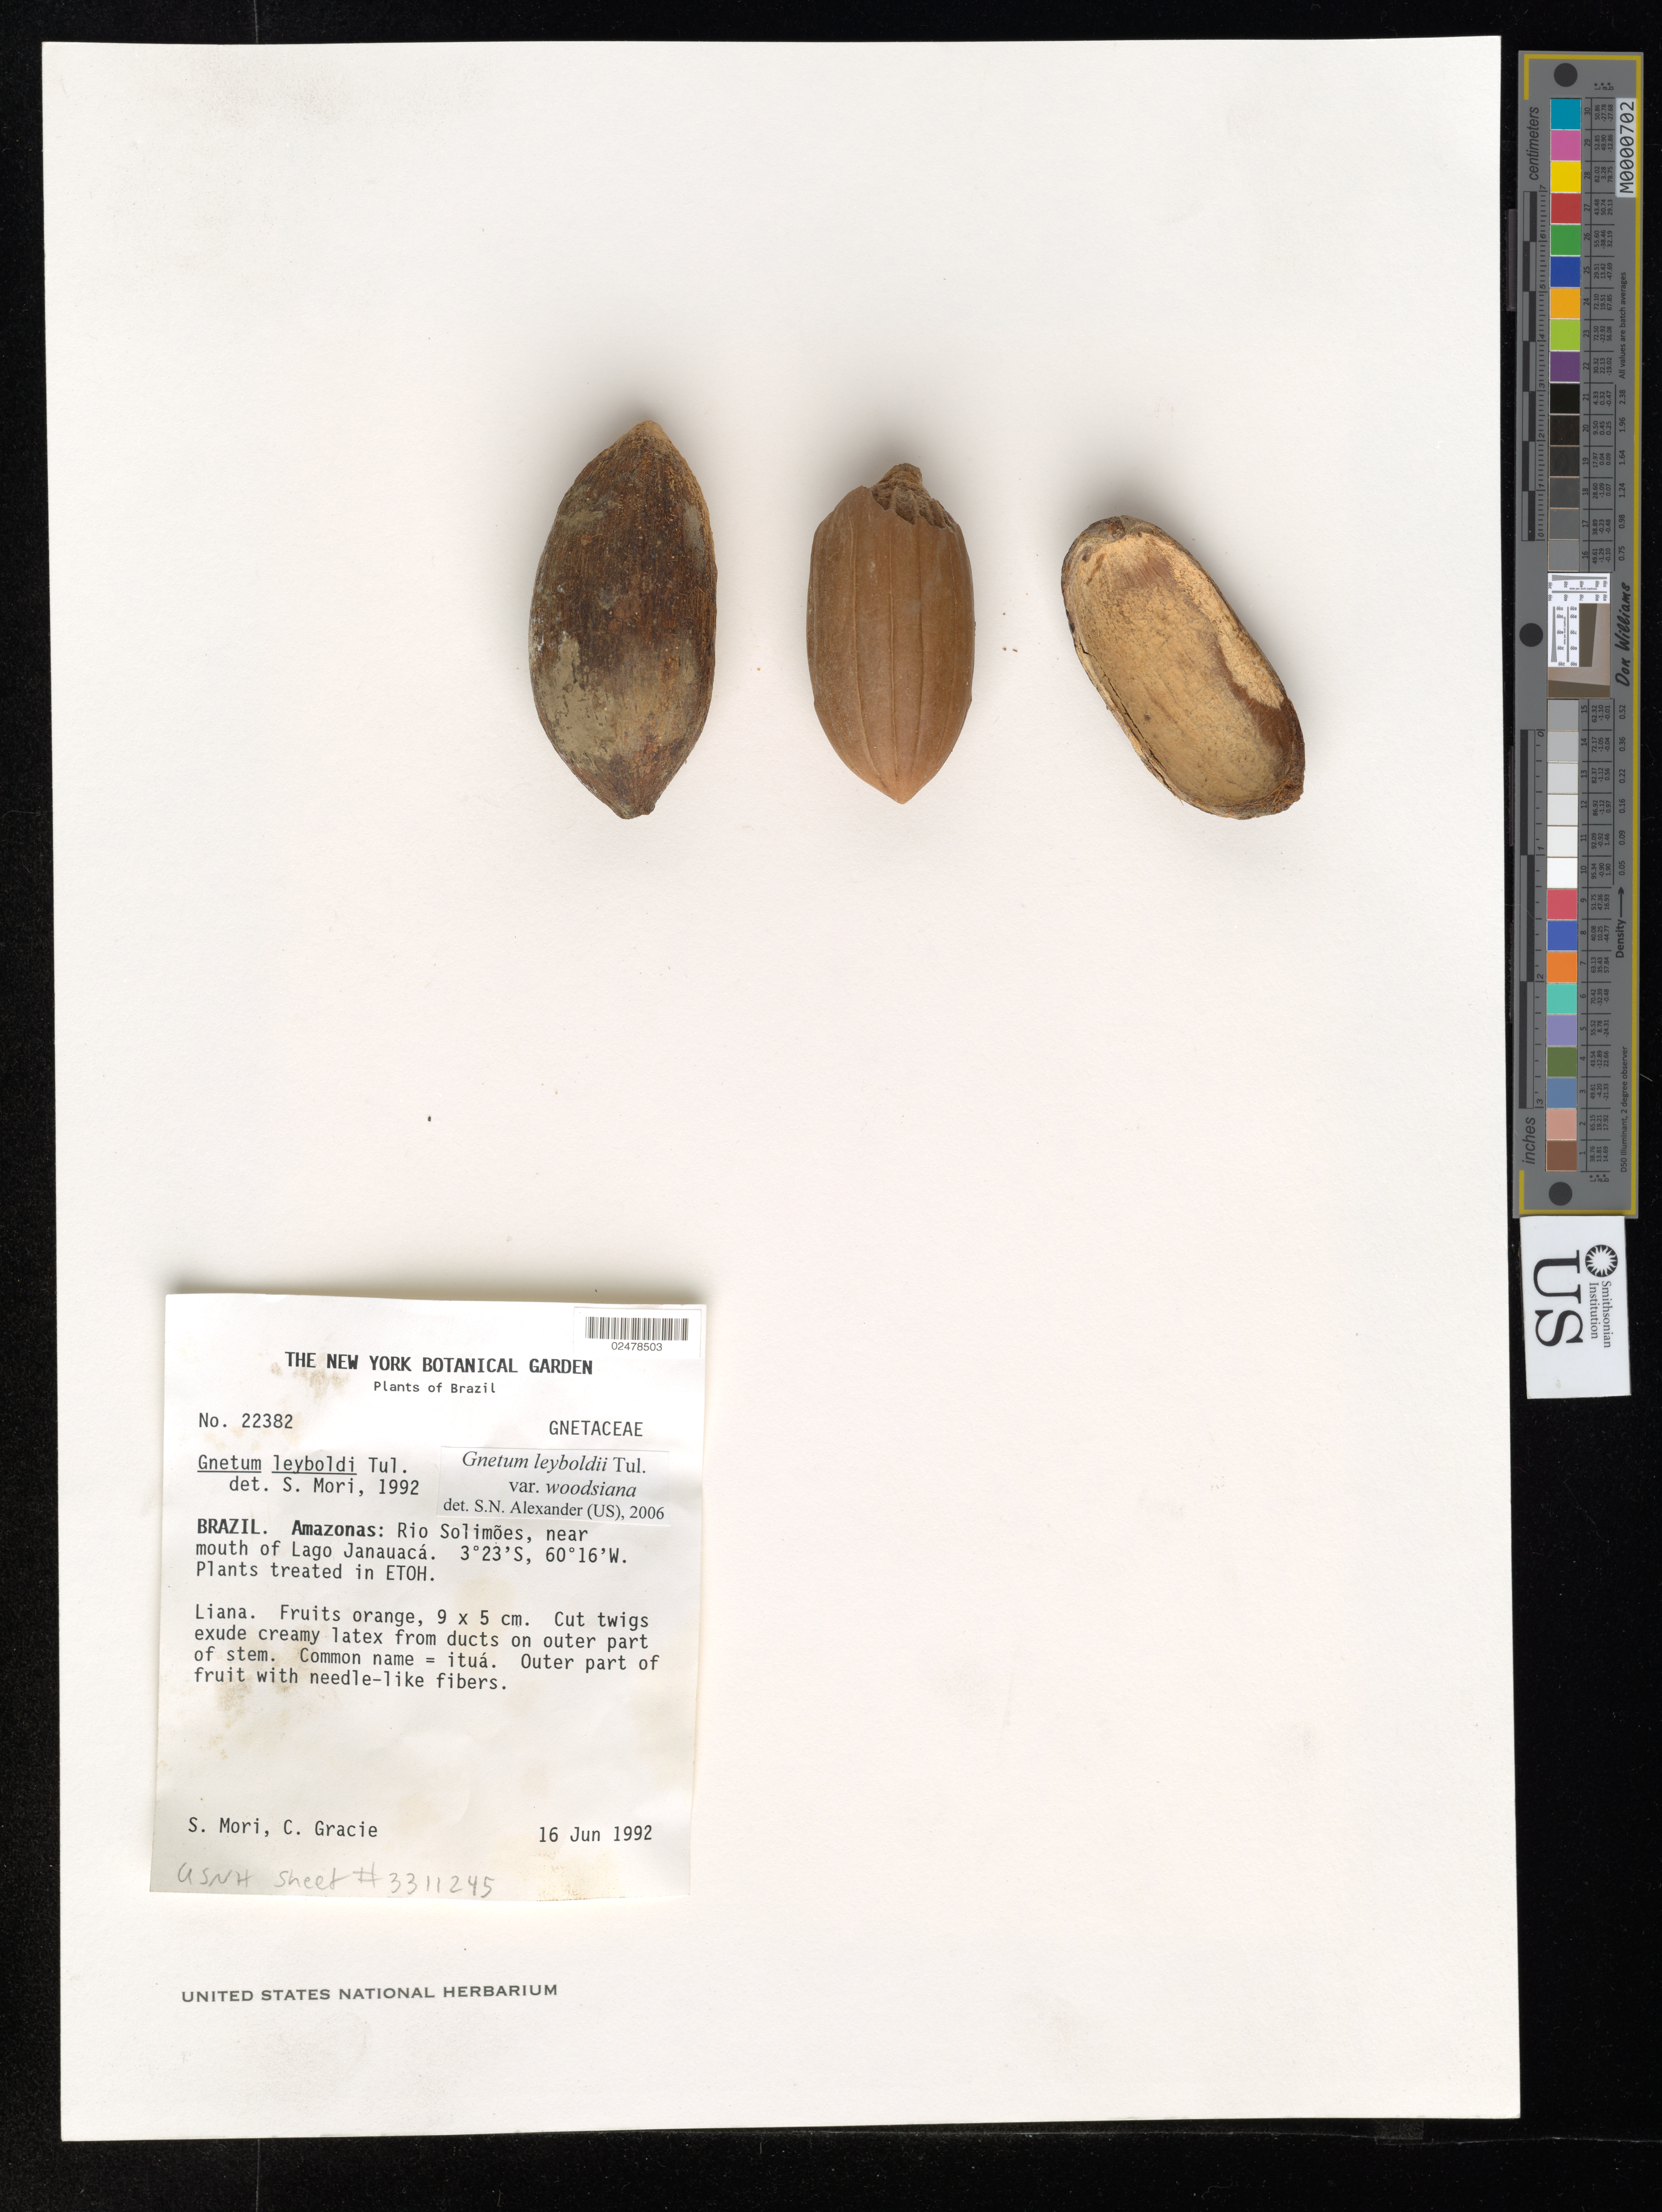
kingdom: Plantae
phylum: Tracheophyta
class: Gnetopsida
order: Gnetales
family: Gnetaceae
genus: Gnetum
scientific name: Gnetum leyboldii var. woodsonianum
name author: Markgr.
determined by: Alexander, S. N.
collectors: S. Mori & C. A. Gracie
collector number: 22382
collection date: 1992-06-16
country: Brazil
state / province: Amazonas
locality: Riio Solimoes, near mouth of Lago Janauaca.